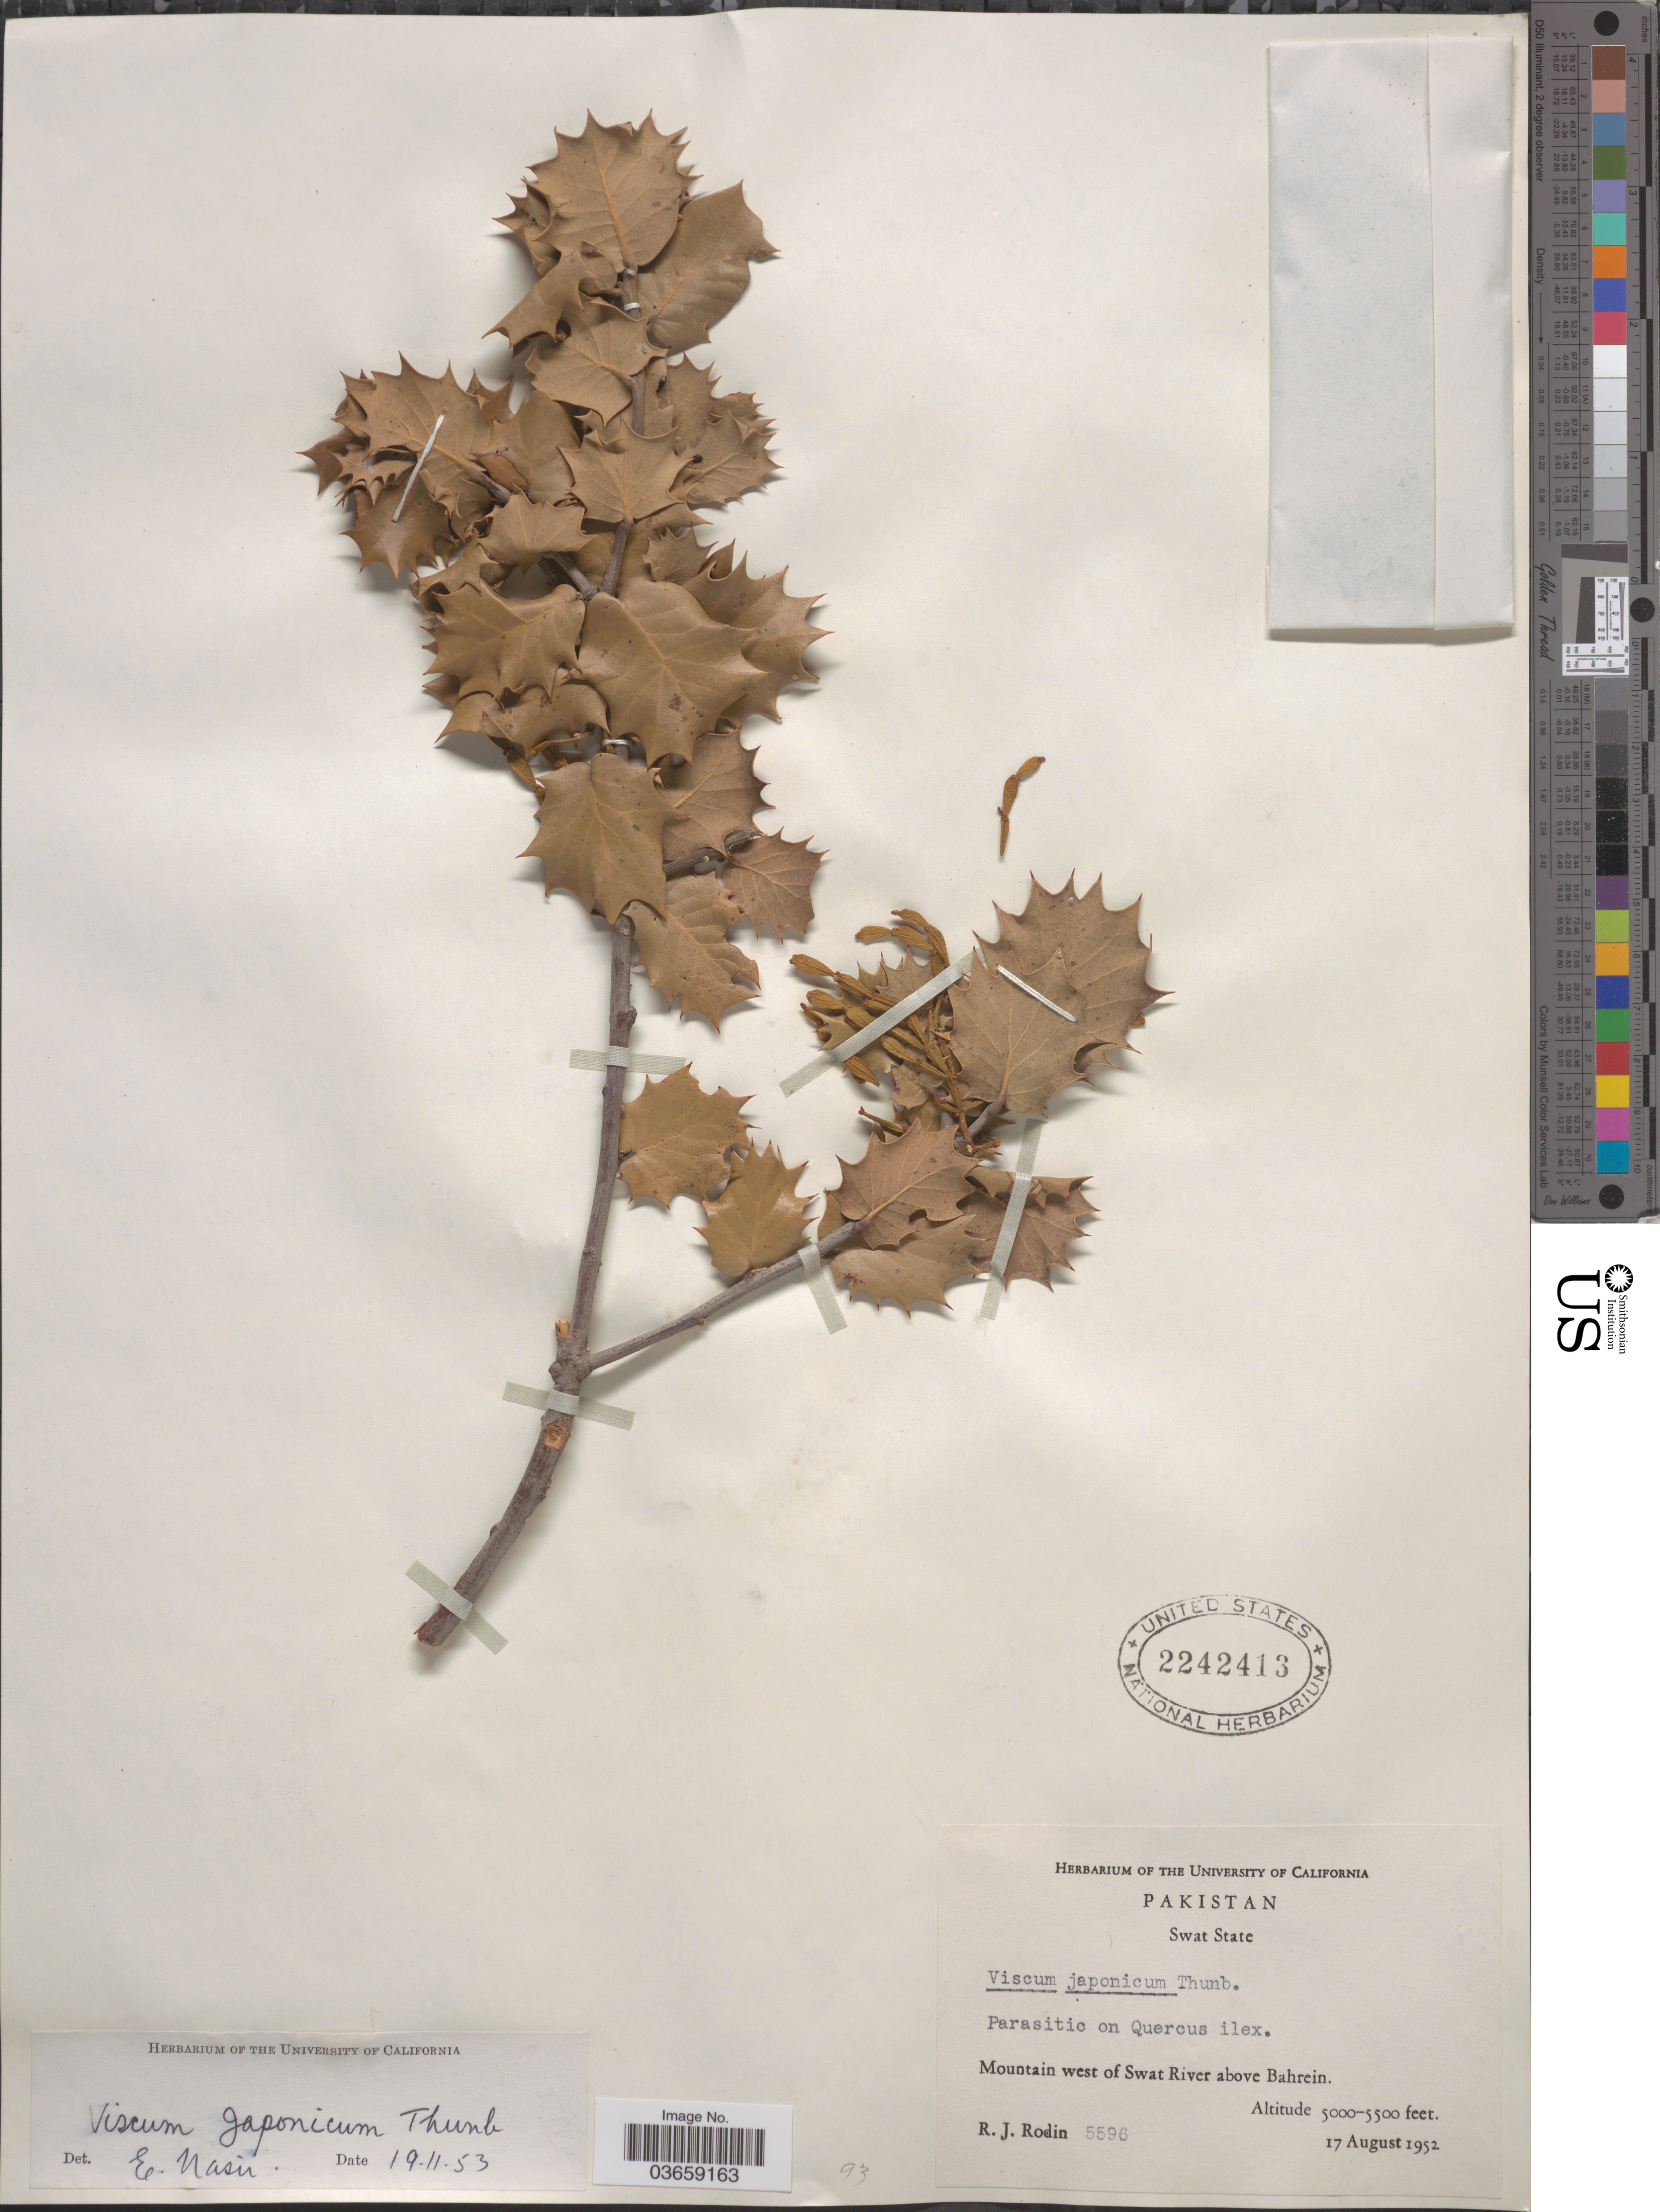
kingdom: Plantae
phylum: Tracheophyta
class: Magnoliopsida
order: Santalales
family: Viscaceae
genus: Viscum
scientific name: Viscum japonicum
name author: Thunb.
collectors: R. J. Rodin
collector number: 5596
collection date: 1952-08-17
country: Pakistan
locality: Swat State. Mountain west of Swat River above Bahrein.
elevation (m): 1524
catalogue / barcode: US 2242413